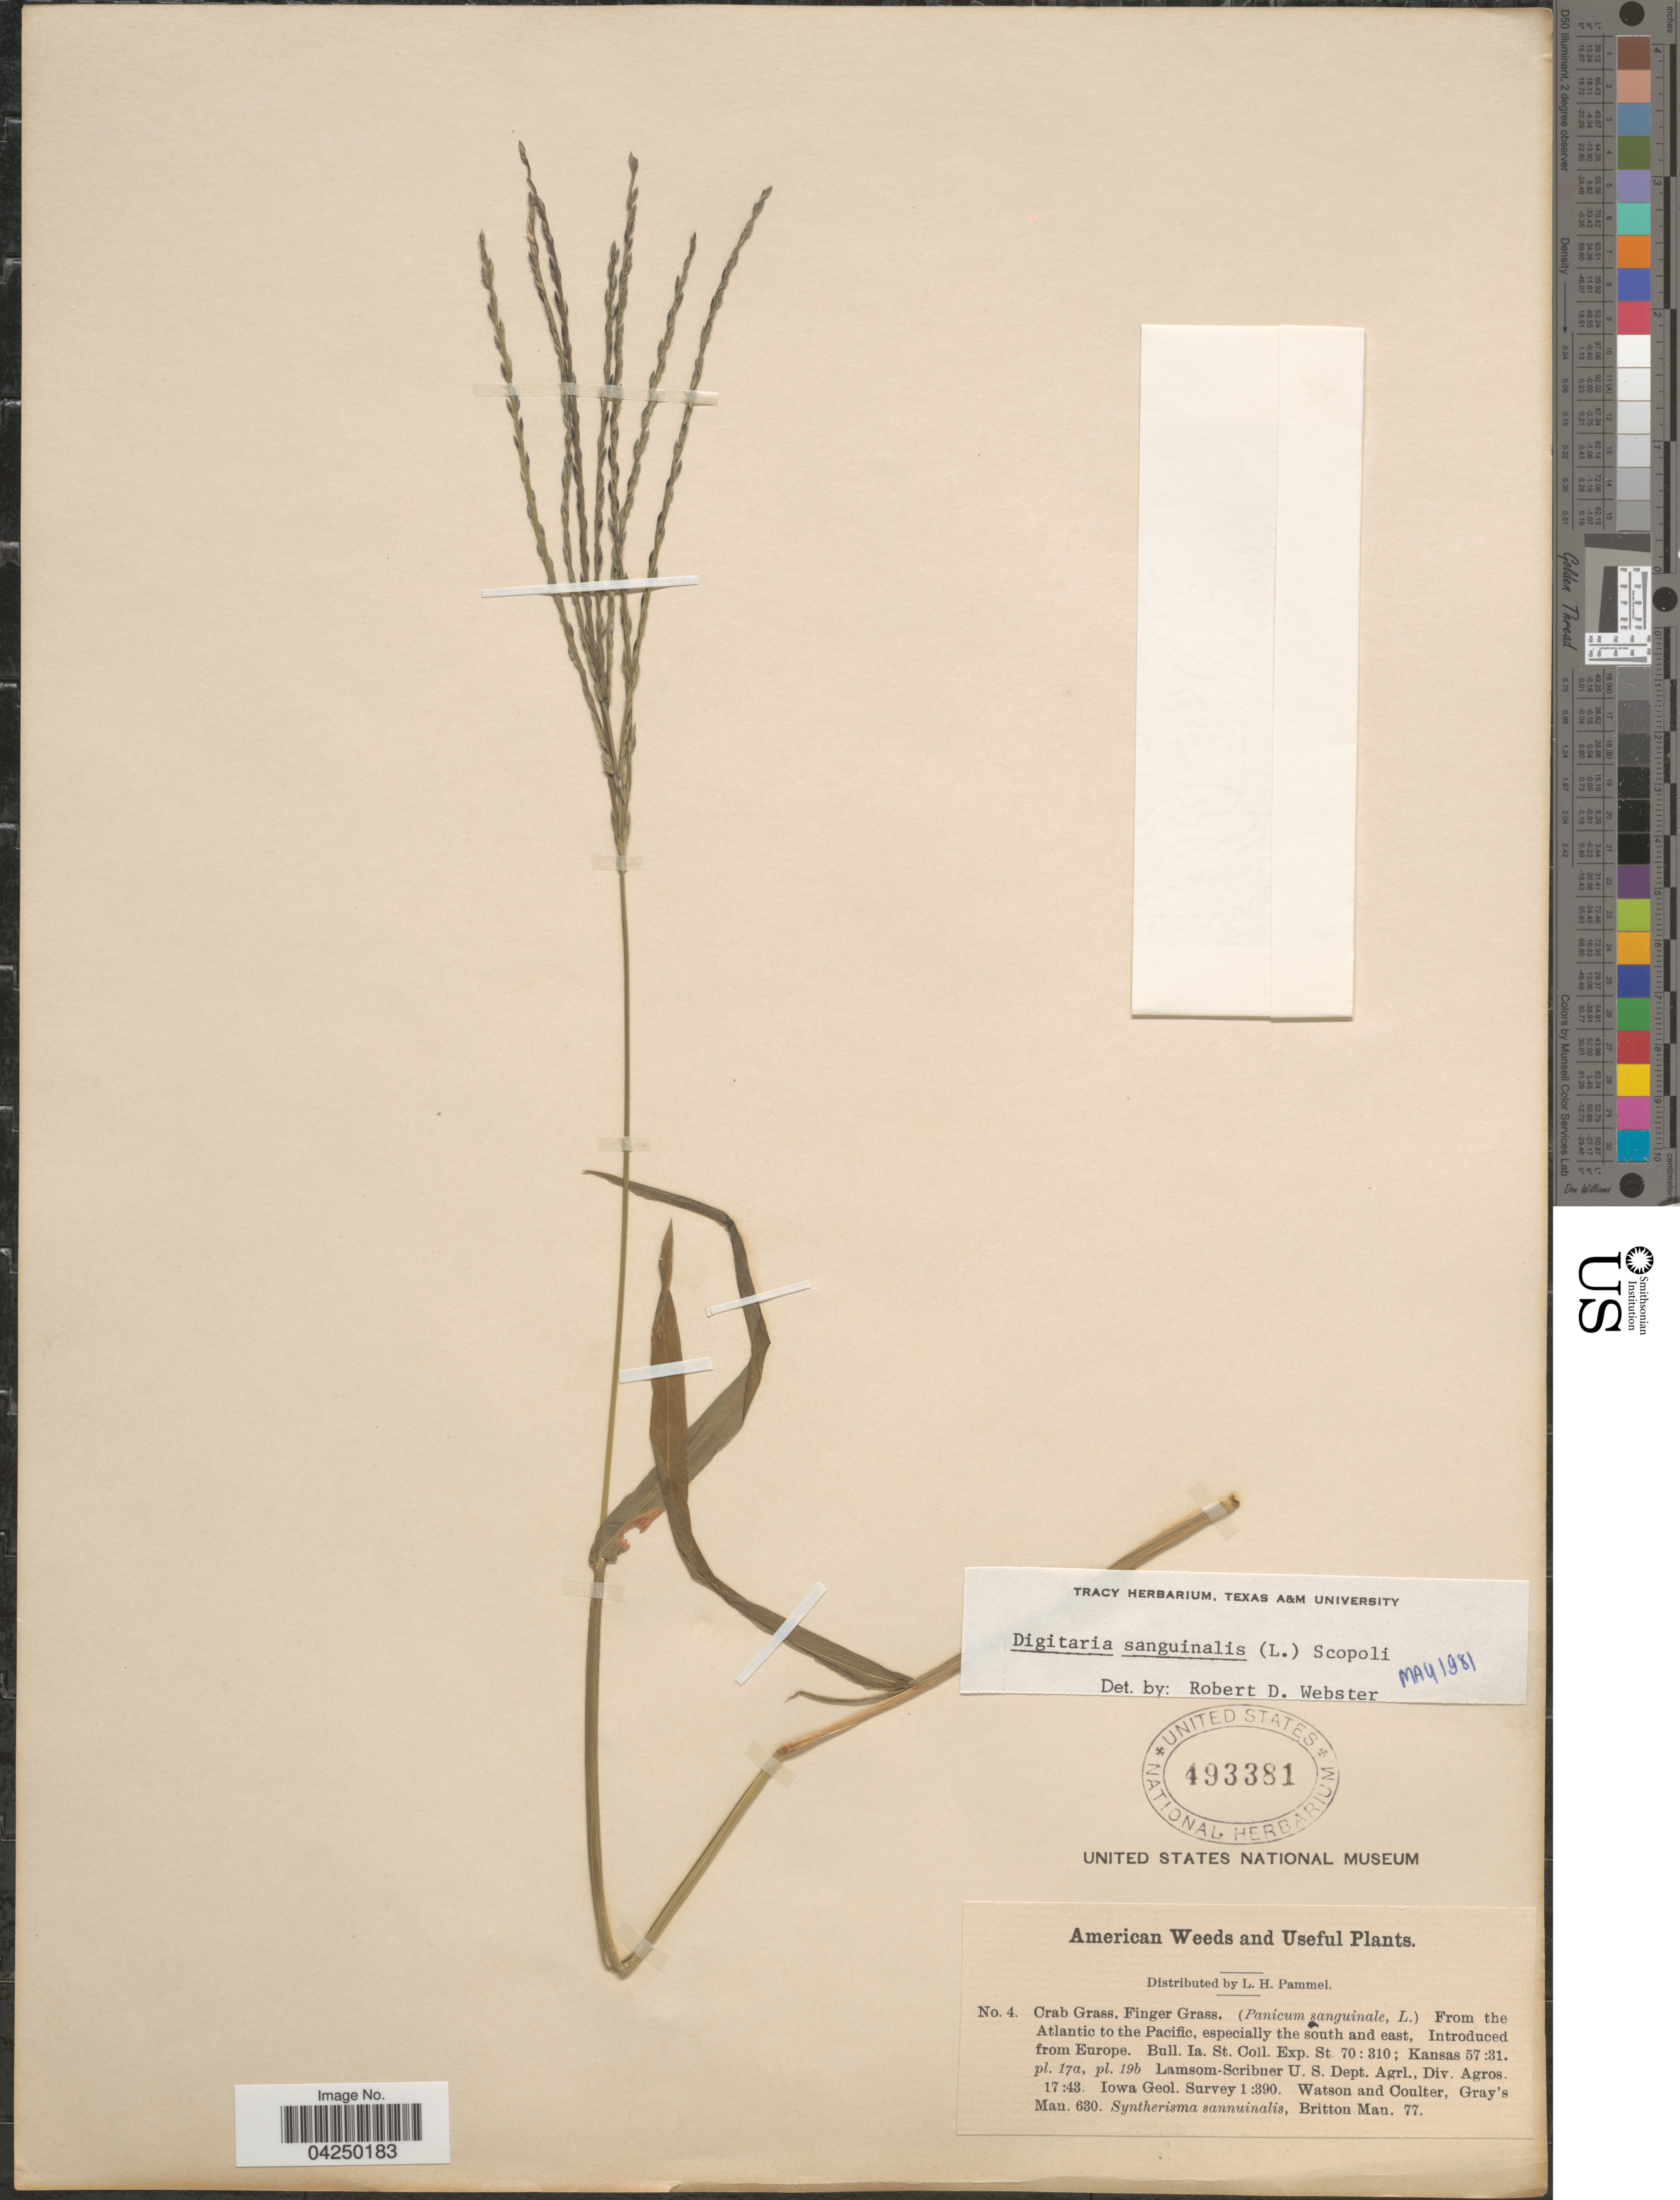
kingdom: Plantae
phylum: Tracheophyta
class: Liliopsida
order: Poales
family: Poaceae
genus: Digitaria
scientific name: Digitaria sanguinalis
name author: (L.) Scop.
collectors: L. Pammel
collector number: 4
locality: From the Atlantic to the Pacific, especially the south and east. Bull. Ia. St. Coll. Exp. St 70:310; Iowa Geol. Survey 1:390. [unsure placement]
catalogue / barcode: US 493381